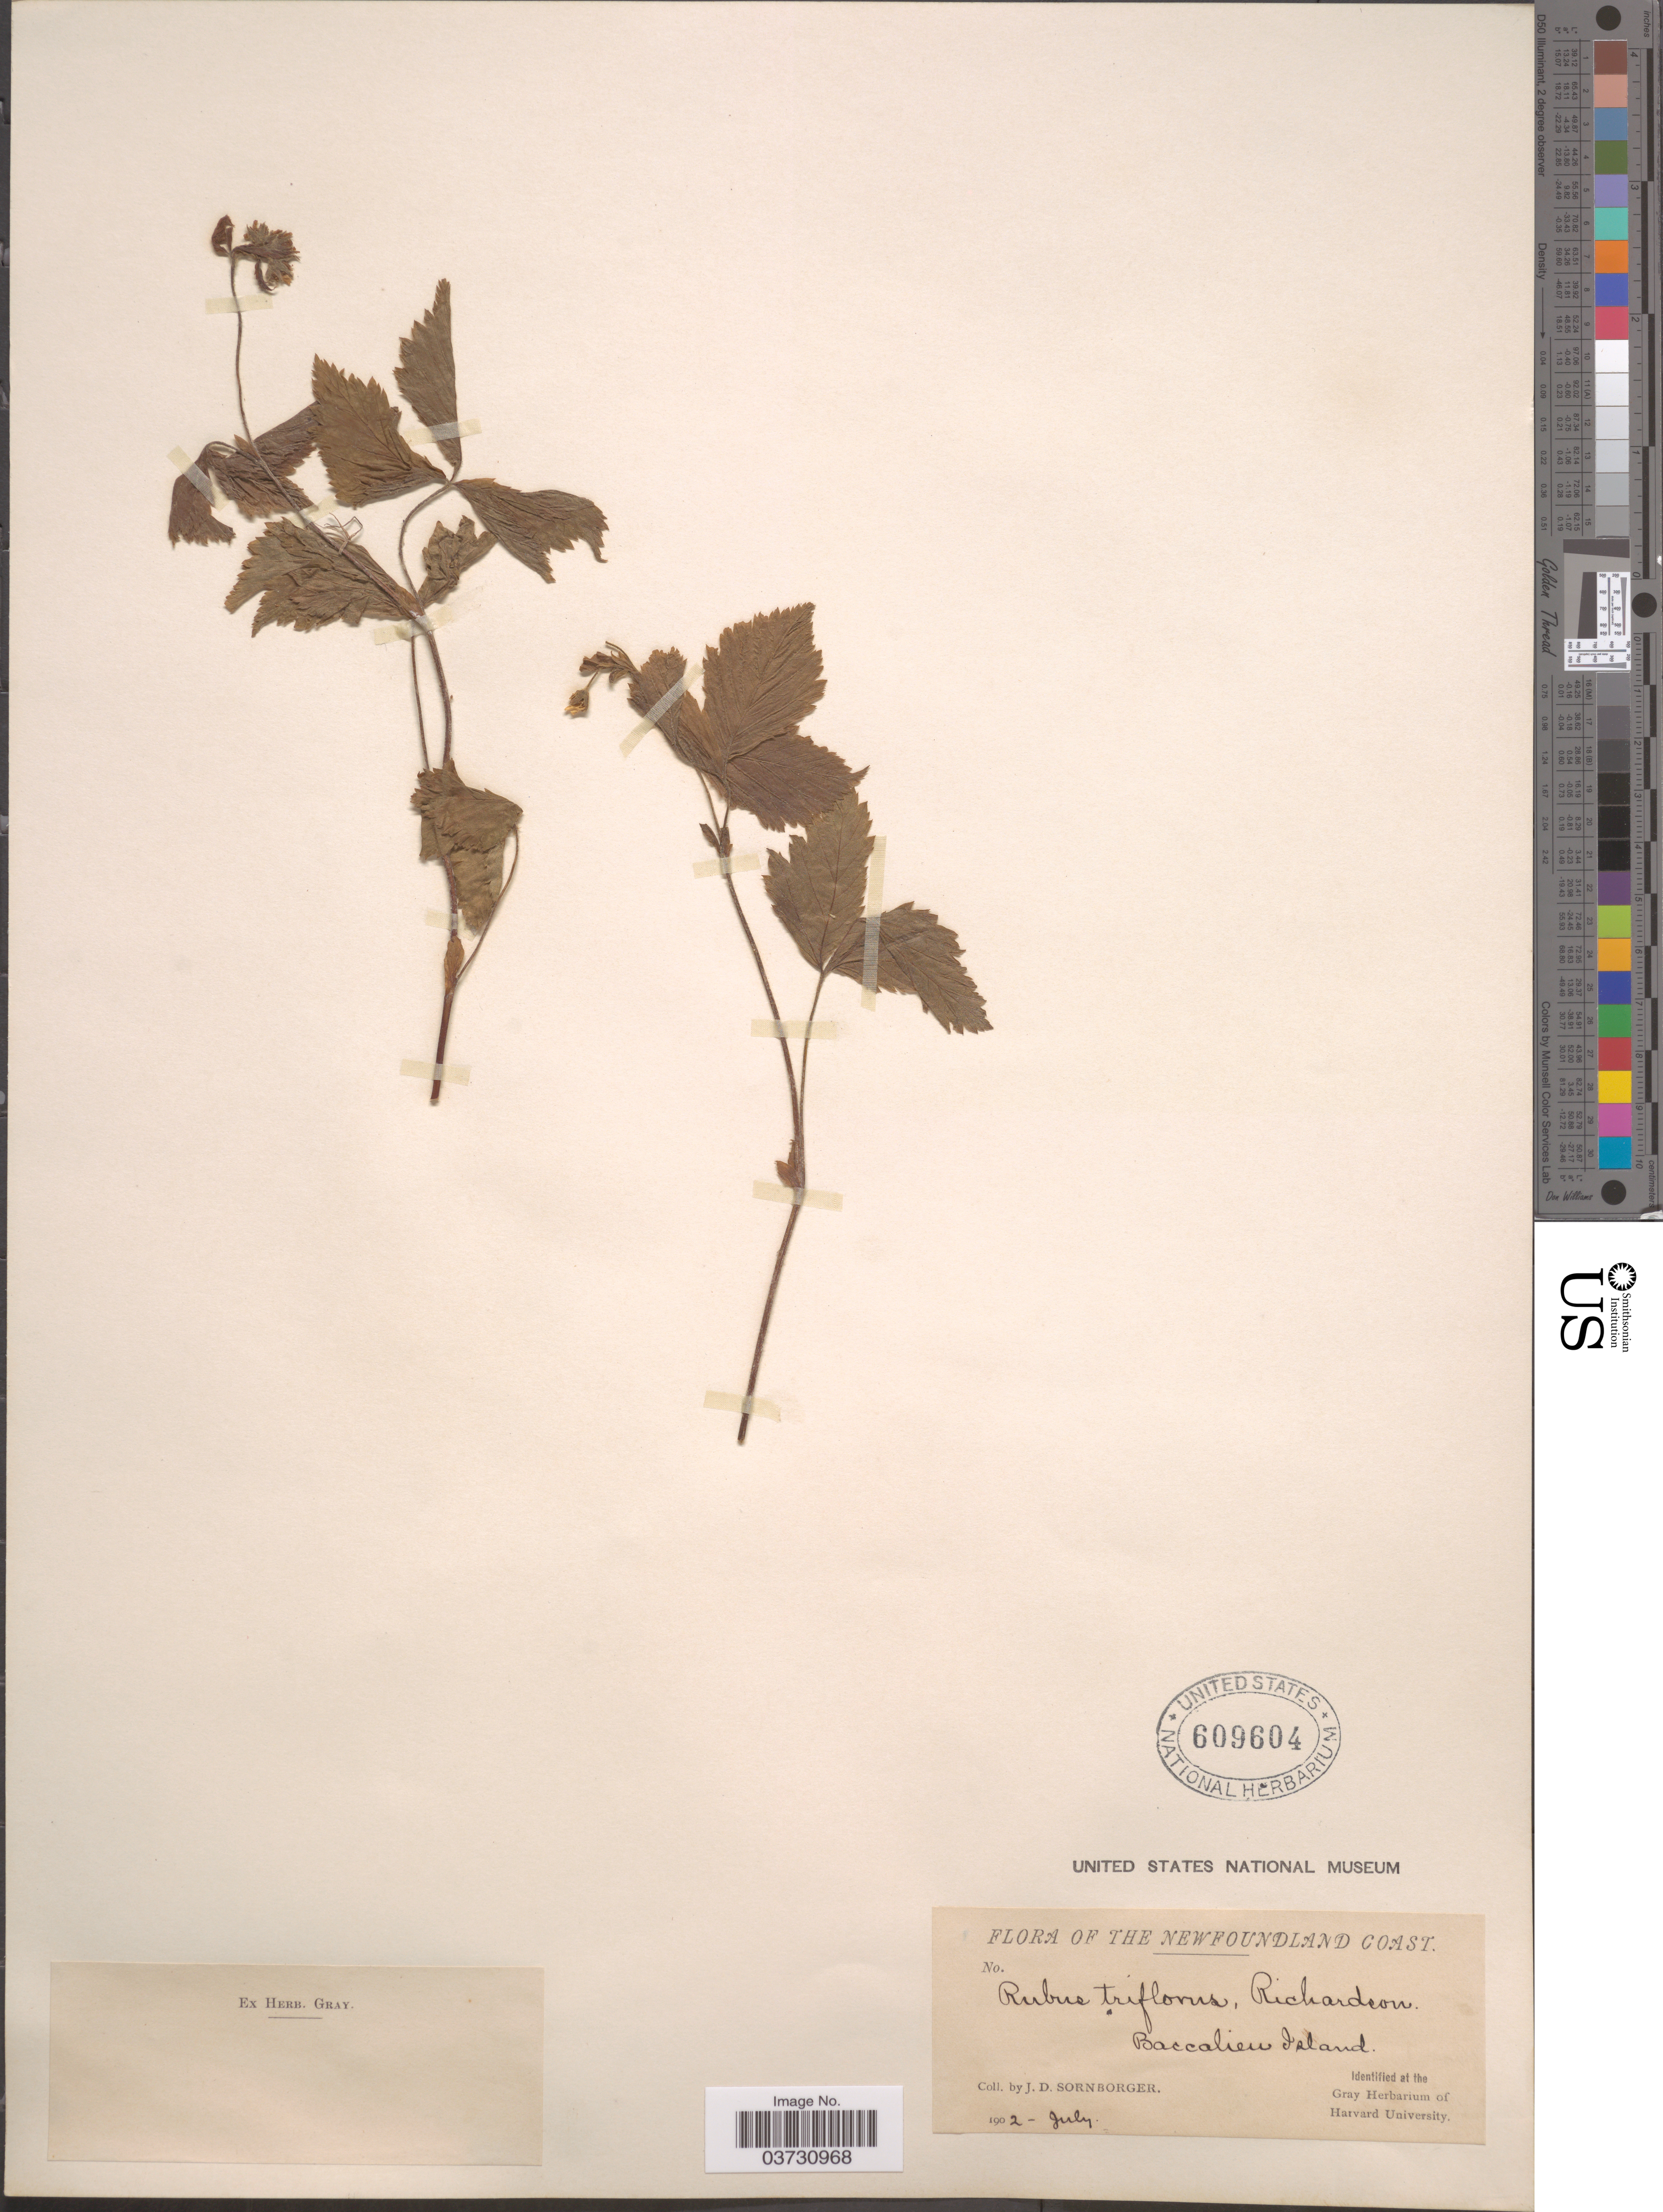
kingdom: Plantae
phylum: Tracheophyta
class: Magnoliopsida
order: Rosales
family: Rosaceae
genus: Rubus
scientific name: Rubus pubescens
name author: Raf.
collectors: J. Sornborger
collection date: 1902-07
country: Canada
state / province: Newfoundland and Labrador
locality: The Newfoundland Coast. Baccalieu Island.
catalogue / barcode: US 609604